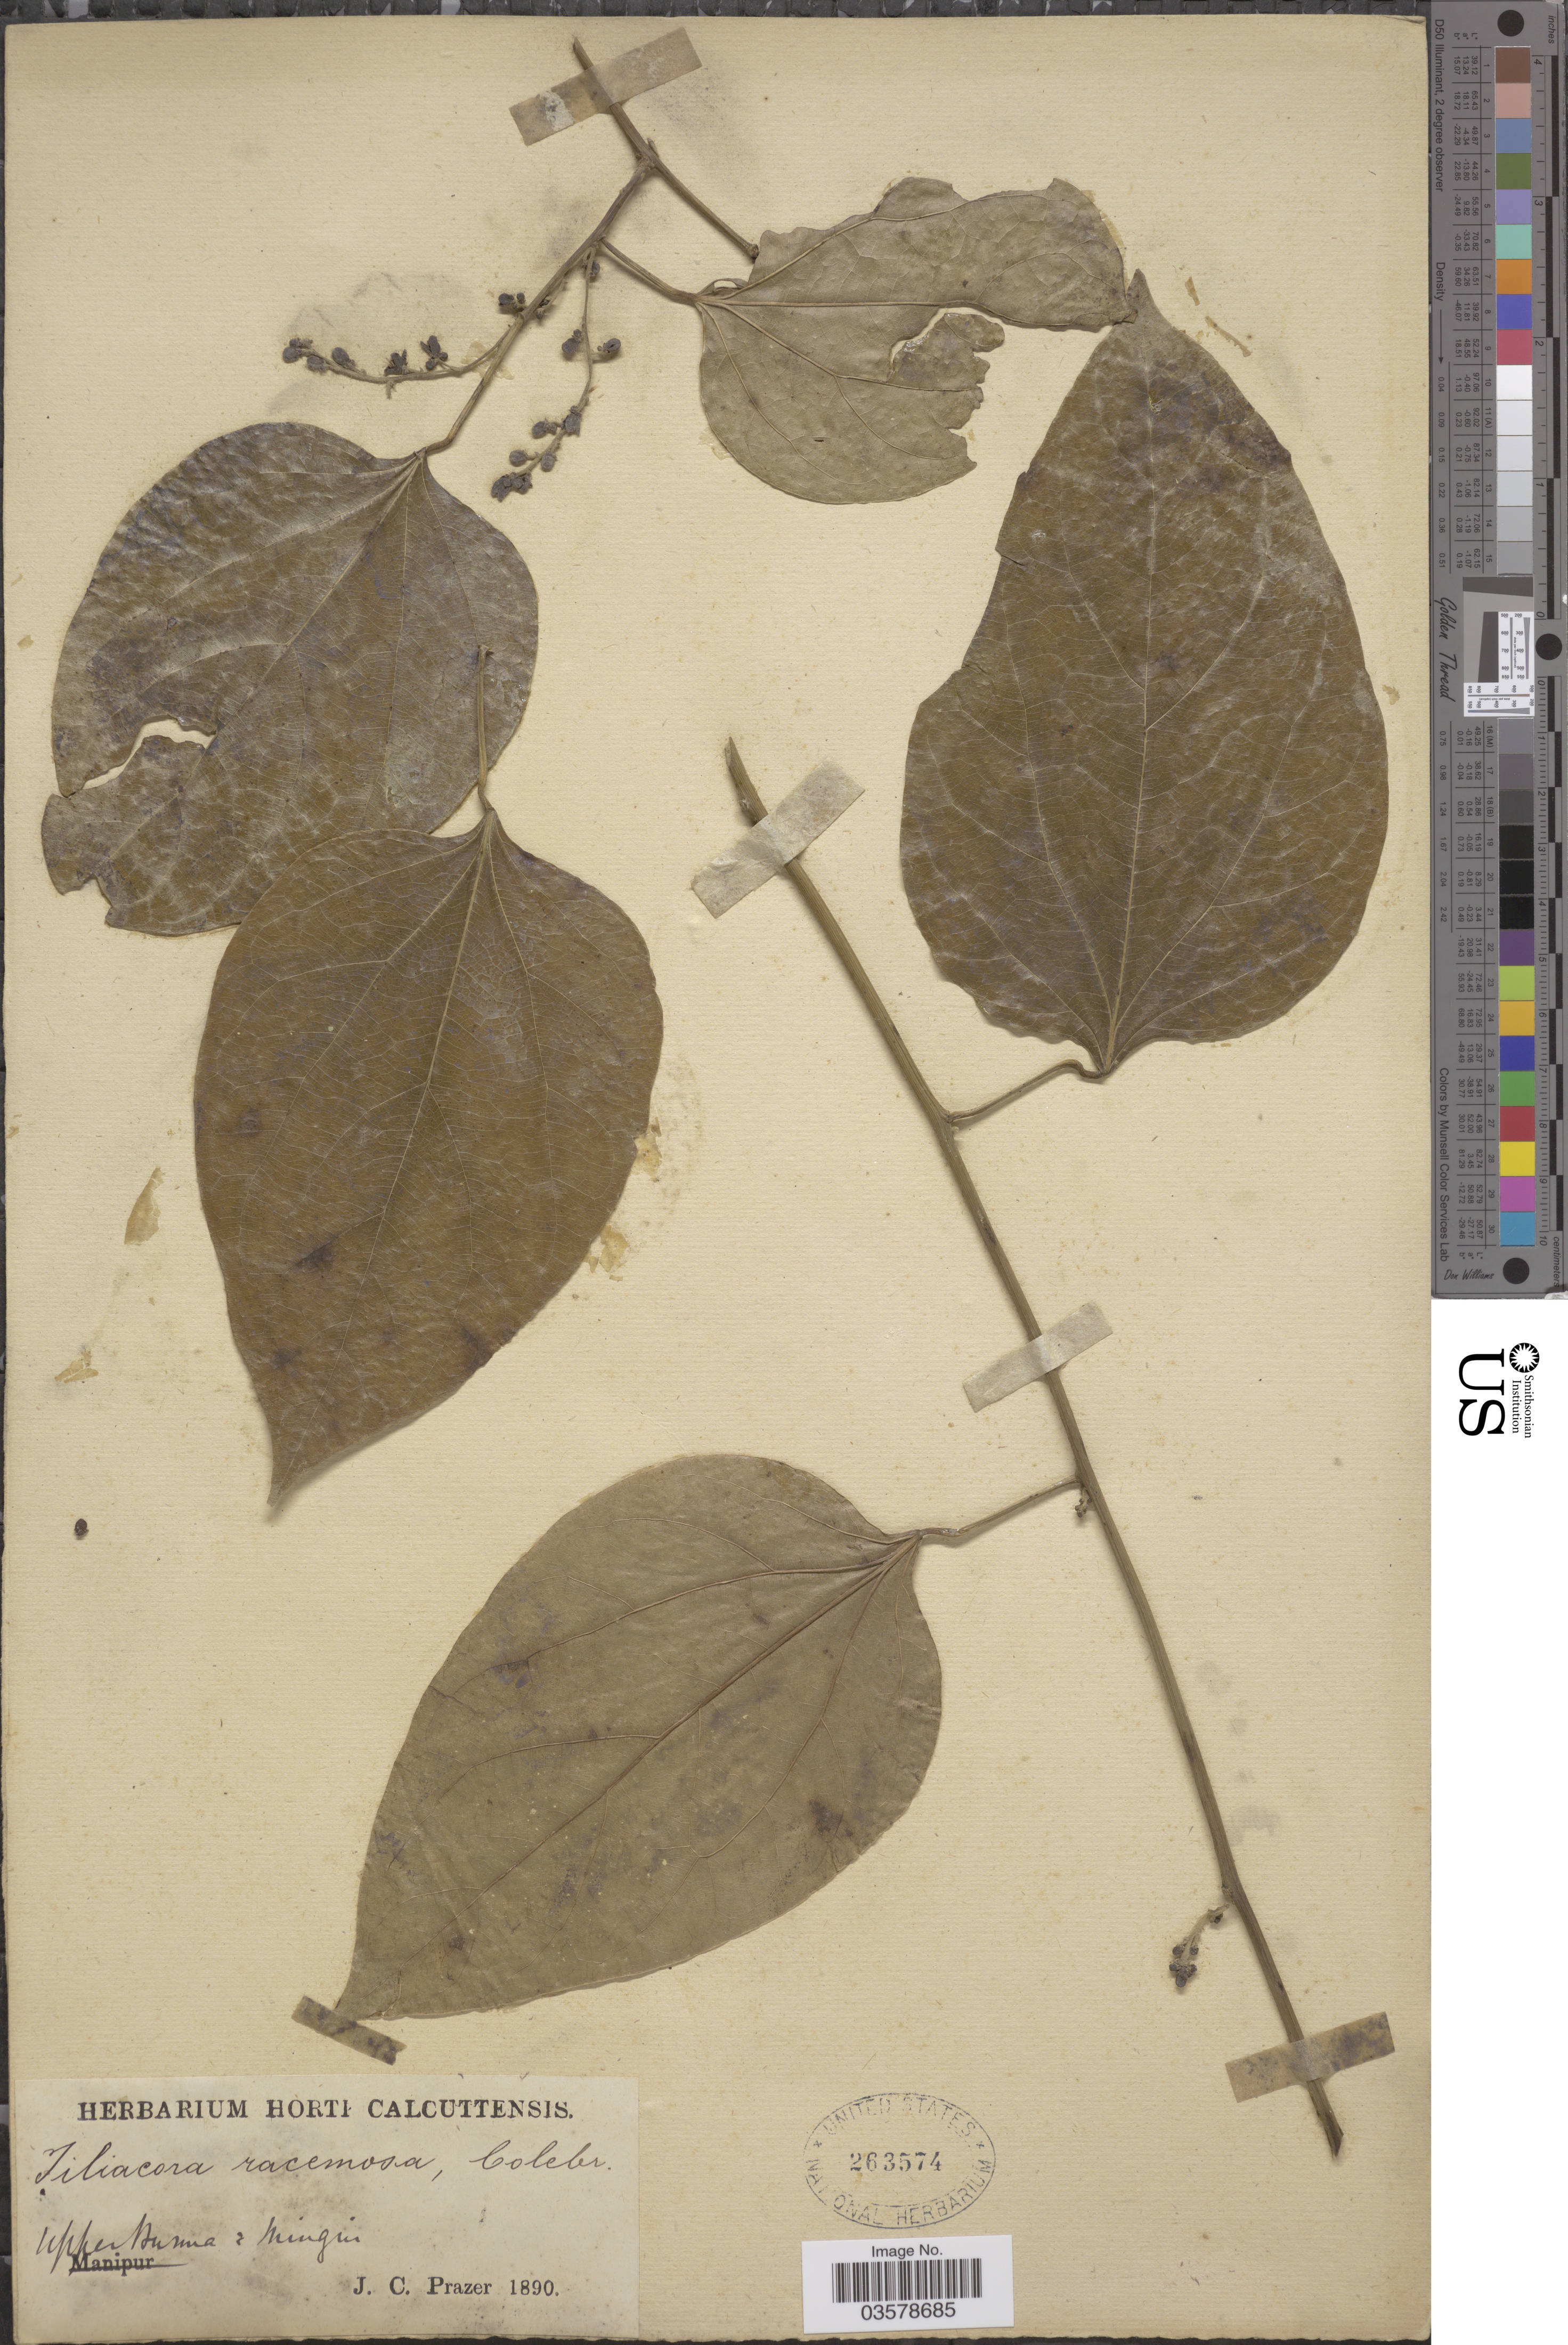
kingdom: Plantae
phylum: Tracheophyta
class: Magnoliopsida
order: Ranunculales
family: Menispermaceae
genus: Tiliacora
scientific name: Tiliacora acuminata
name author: (Lam.) Miers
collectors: J. Prazer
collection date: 1890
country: Myanmar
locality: Upper Burma i [interpreted] Mingin.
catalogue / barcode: US 263574